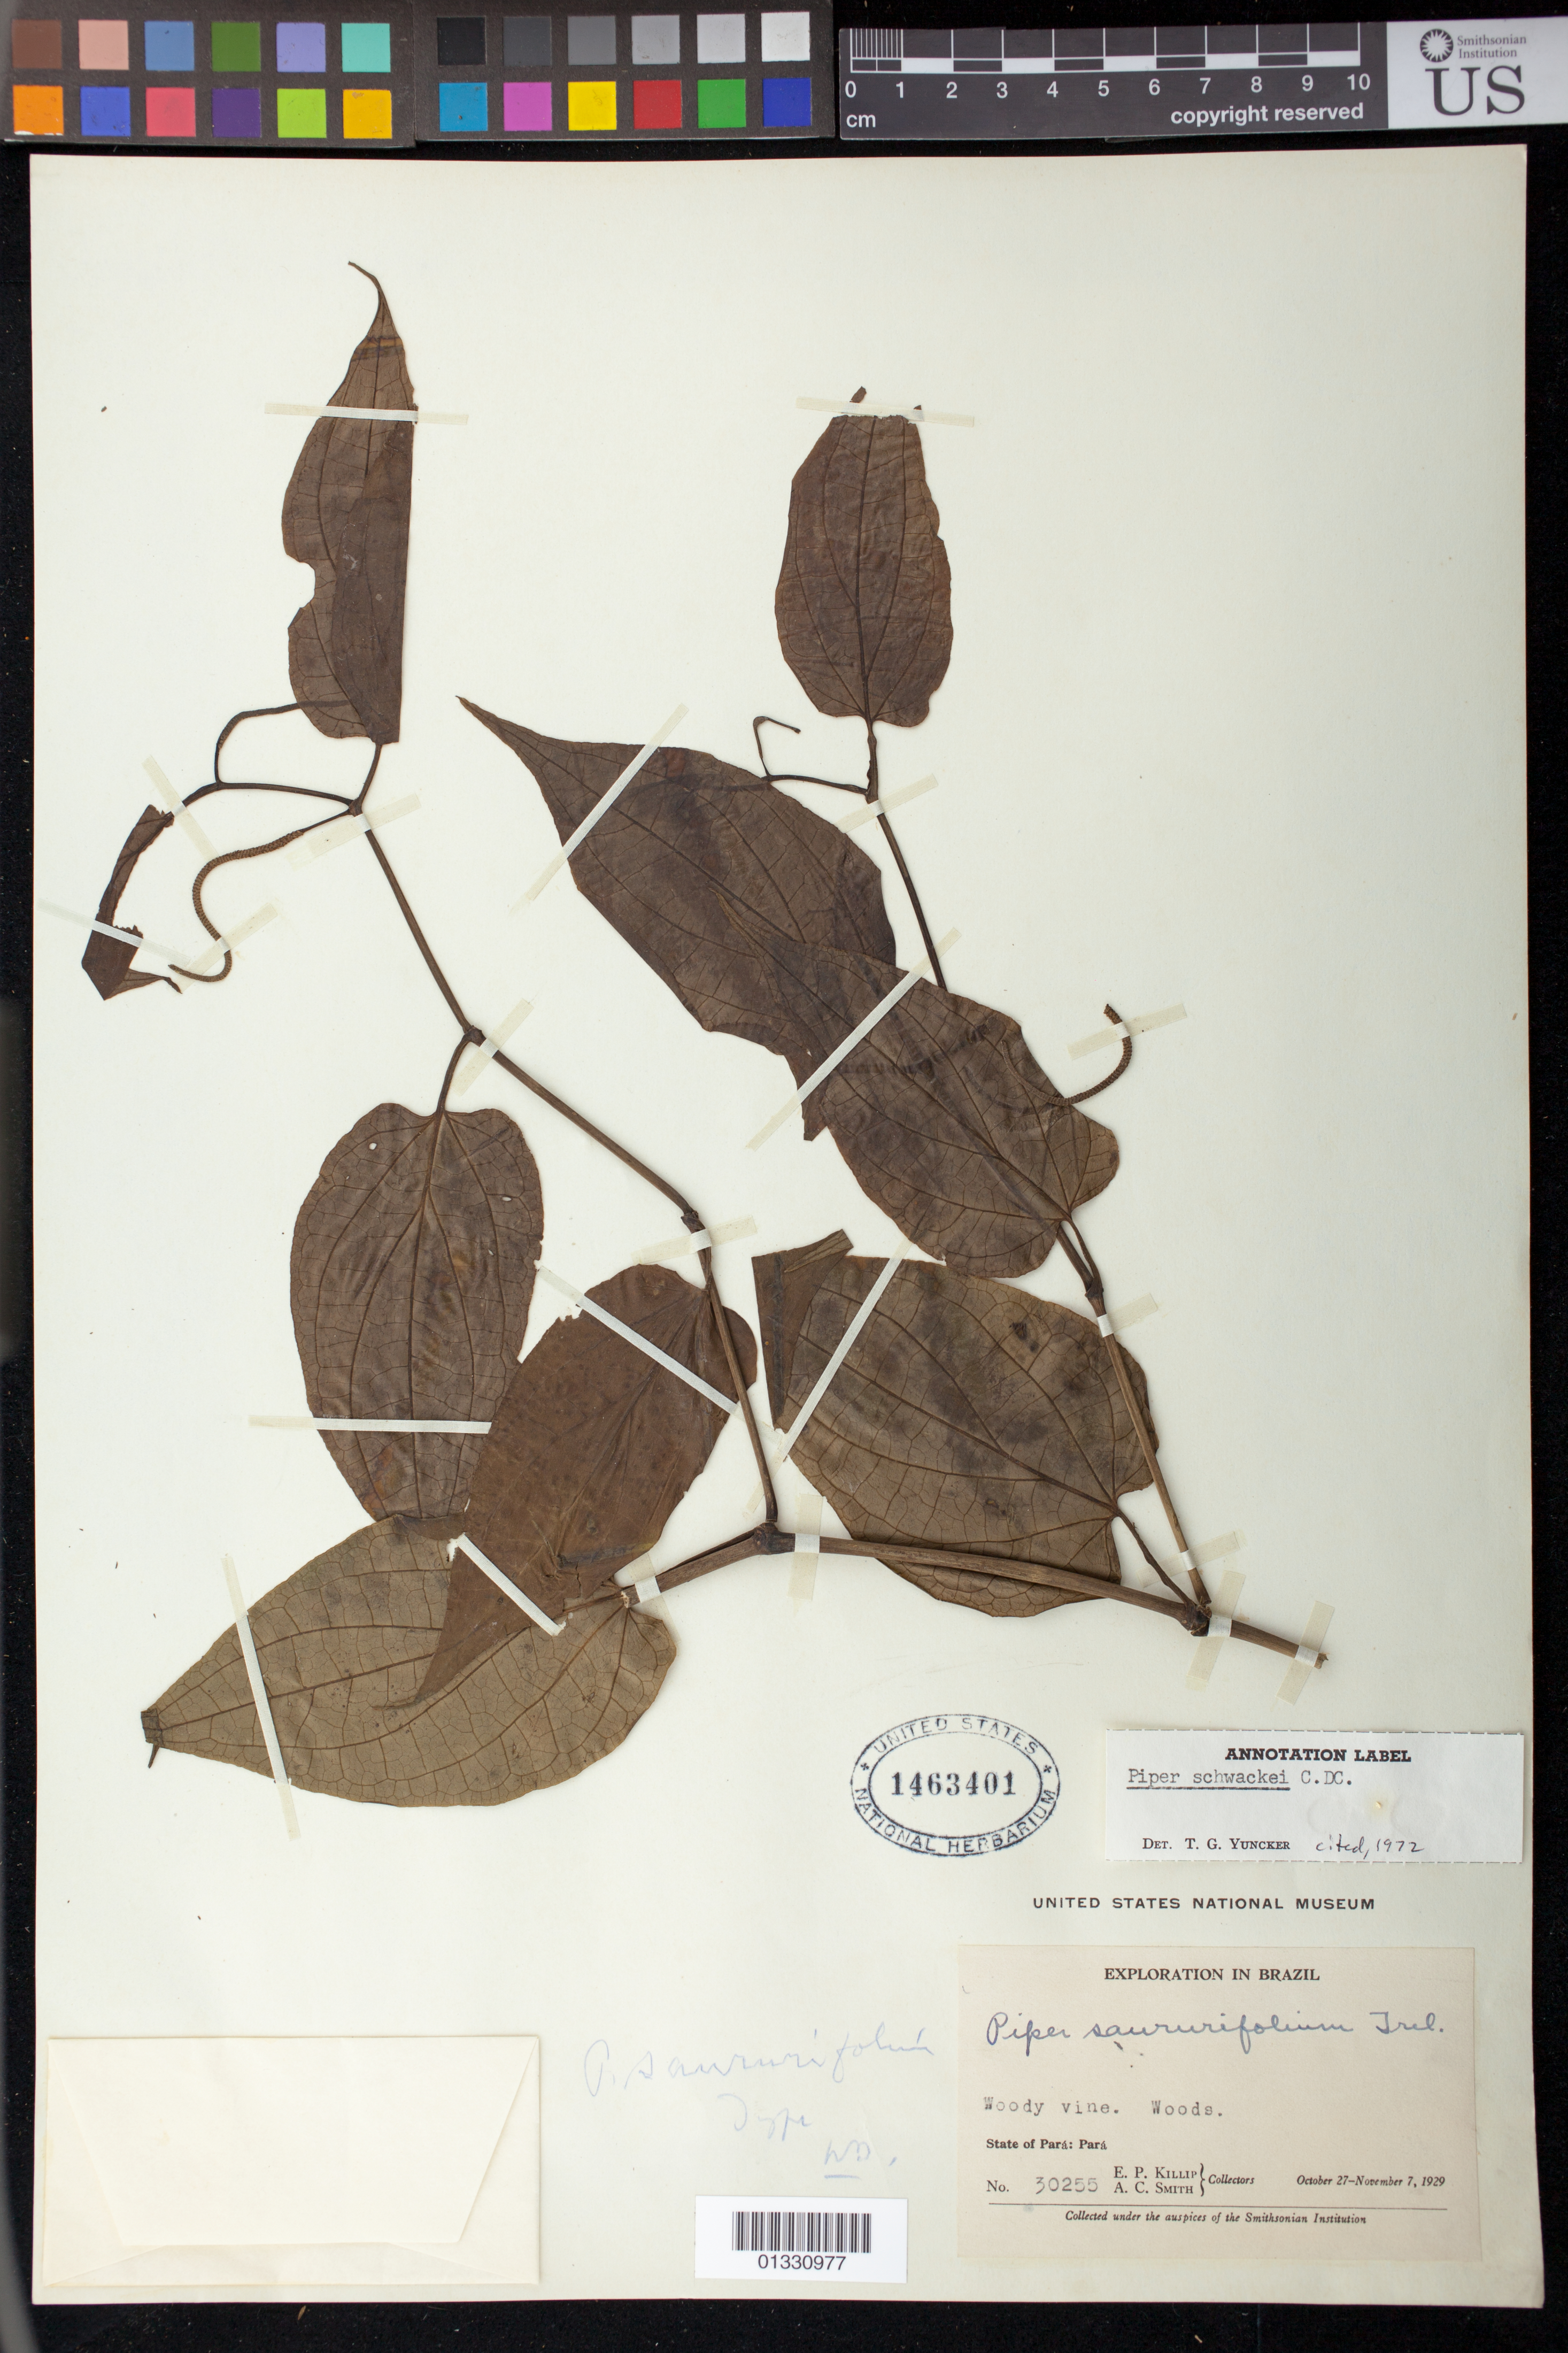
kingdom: Plantae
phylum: Tracheophyta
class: Magnoliopsida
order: Piperales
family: Piperaceae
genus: Piper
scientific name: Piper schwackei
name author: C. DC.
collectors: E. P. Killip & A. C. Smith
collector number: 30255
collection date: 1929-10-27/1929-11-07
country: Brazil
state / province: Pará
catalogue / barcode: US 1463401